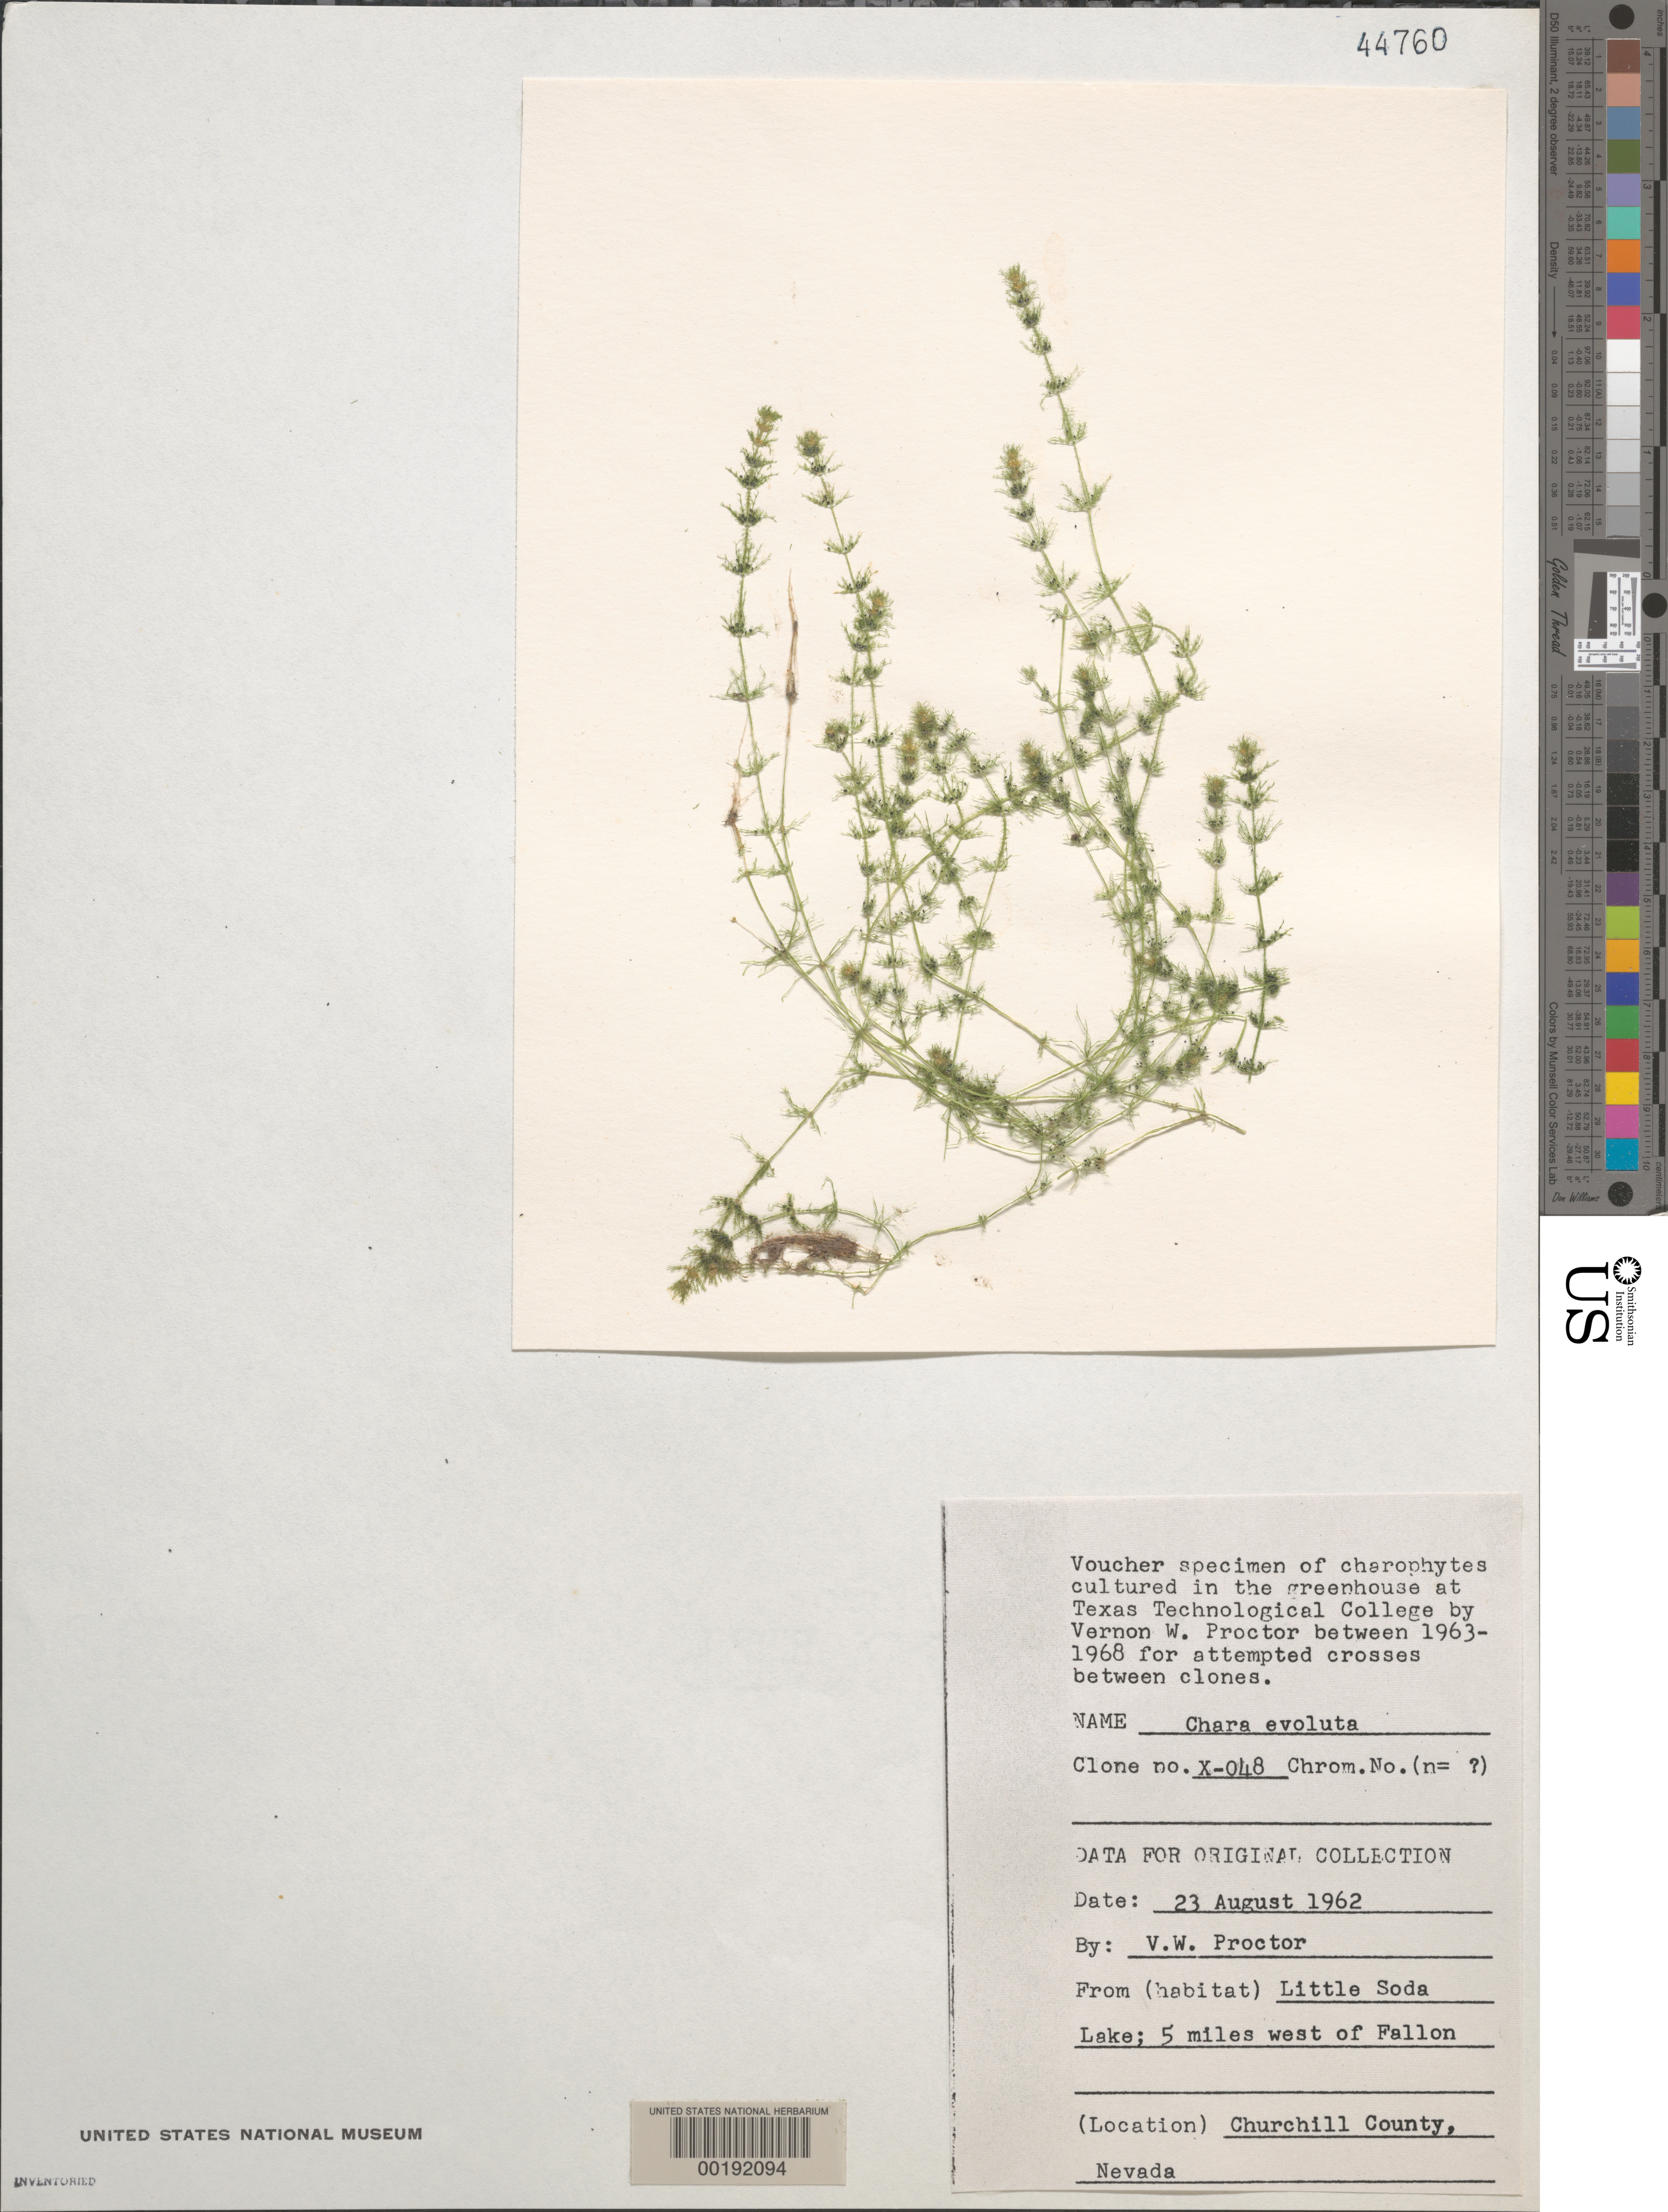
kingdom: Plantae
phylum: Charophyta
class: Charophyceae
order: Charales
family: Characeae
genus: Chara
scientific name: Chara evoluta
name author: Allen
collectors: V. Proctor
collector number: X-048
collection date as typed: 23 Aug 1962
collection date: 1962-08-23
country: United States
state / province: Nevada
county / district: Churchill County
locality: Little Soda Lake, 5 miles west of Fallon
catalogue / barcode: US 44760